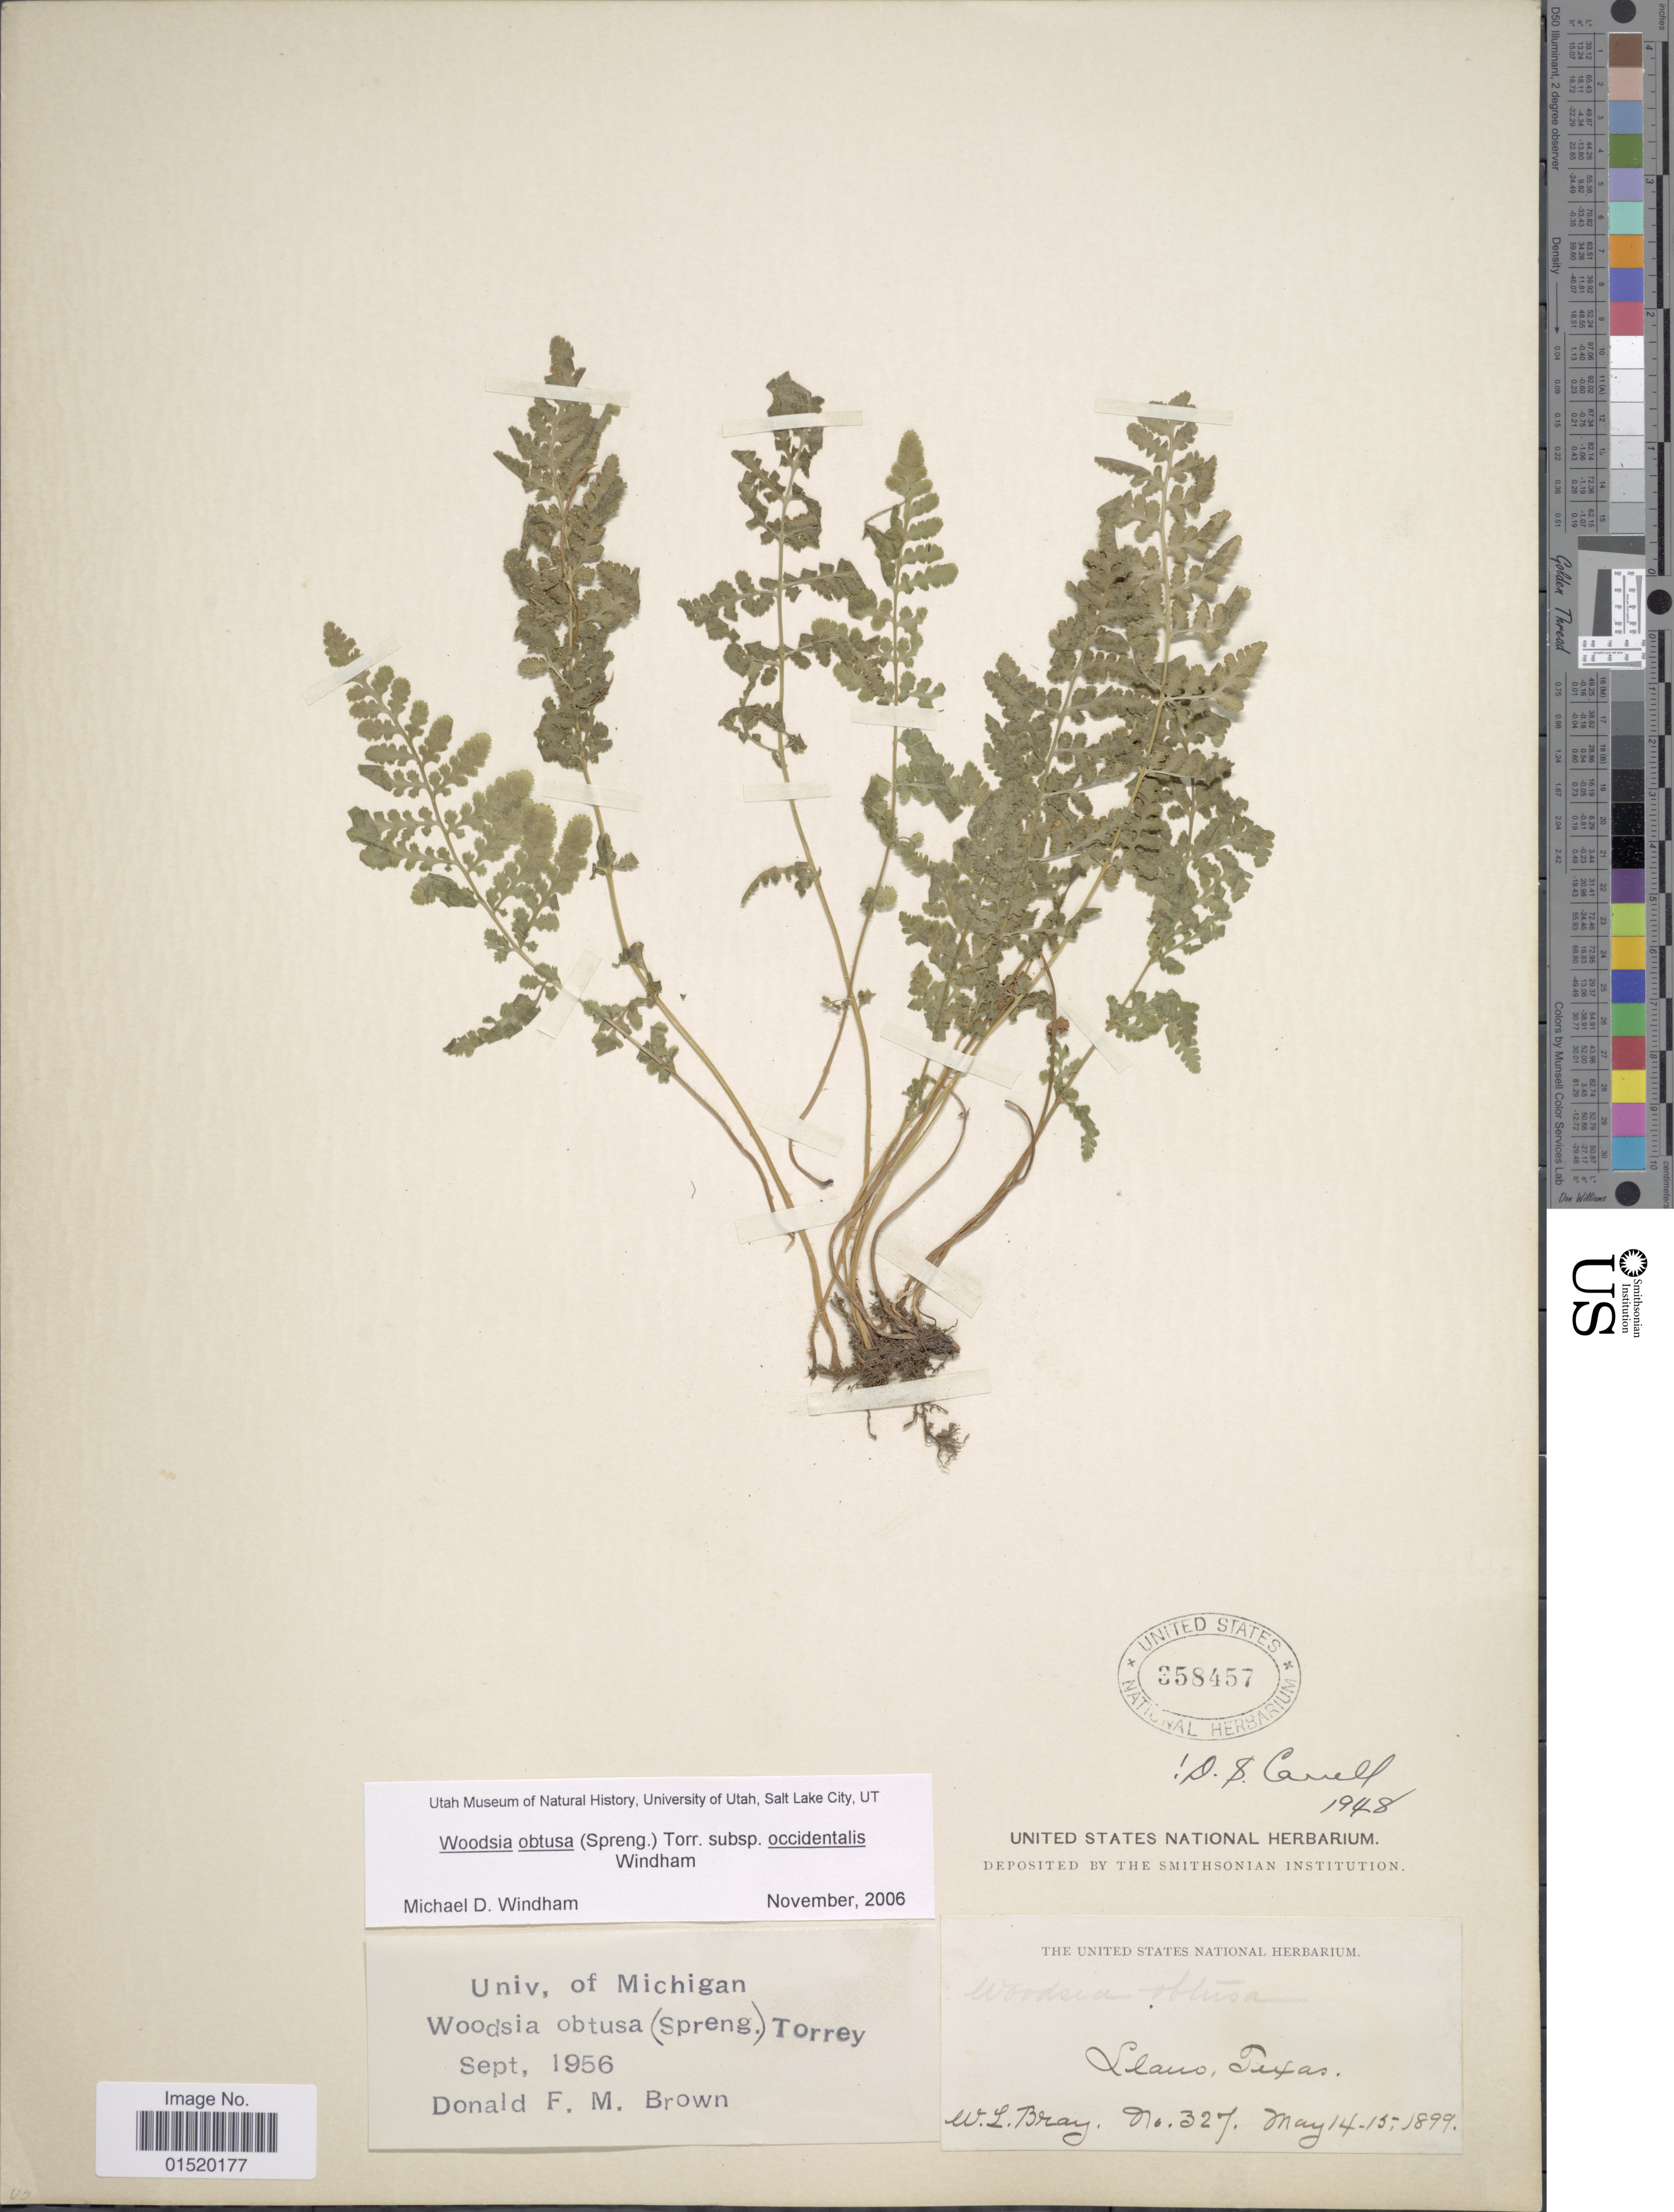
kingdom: Plantae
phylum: Tracheophyta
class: Polypodiopsida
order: Polypodiales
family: Woodsiaceae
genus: Woodsia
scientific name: Woodsia obtusa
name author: (Spreng.) Torr.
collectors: W. L. Bray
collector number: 327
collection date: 1899-05-14/1899-05-15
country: United States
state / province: Texas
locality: Llano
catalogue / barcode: US 358457